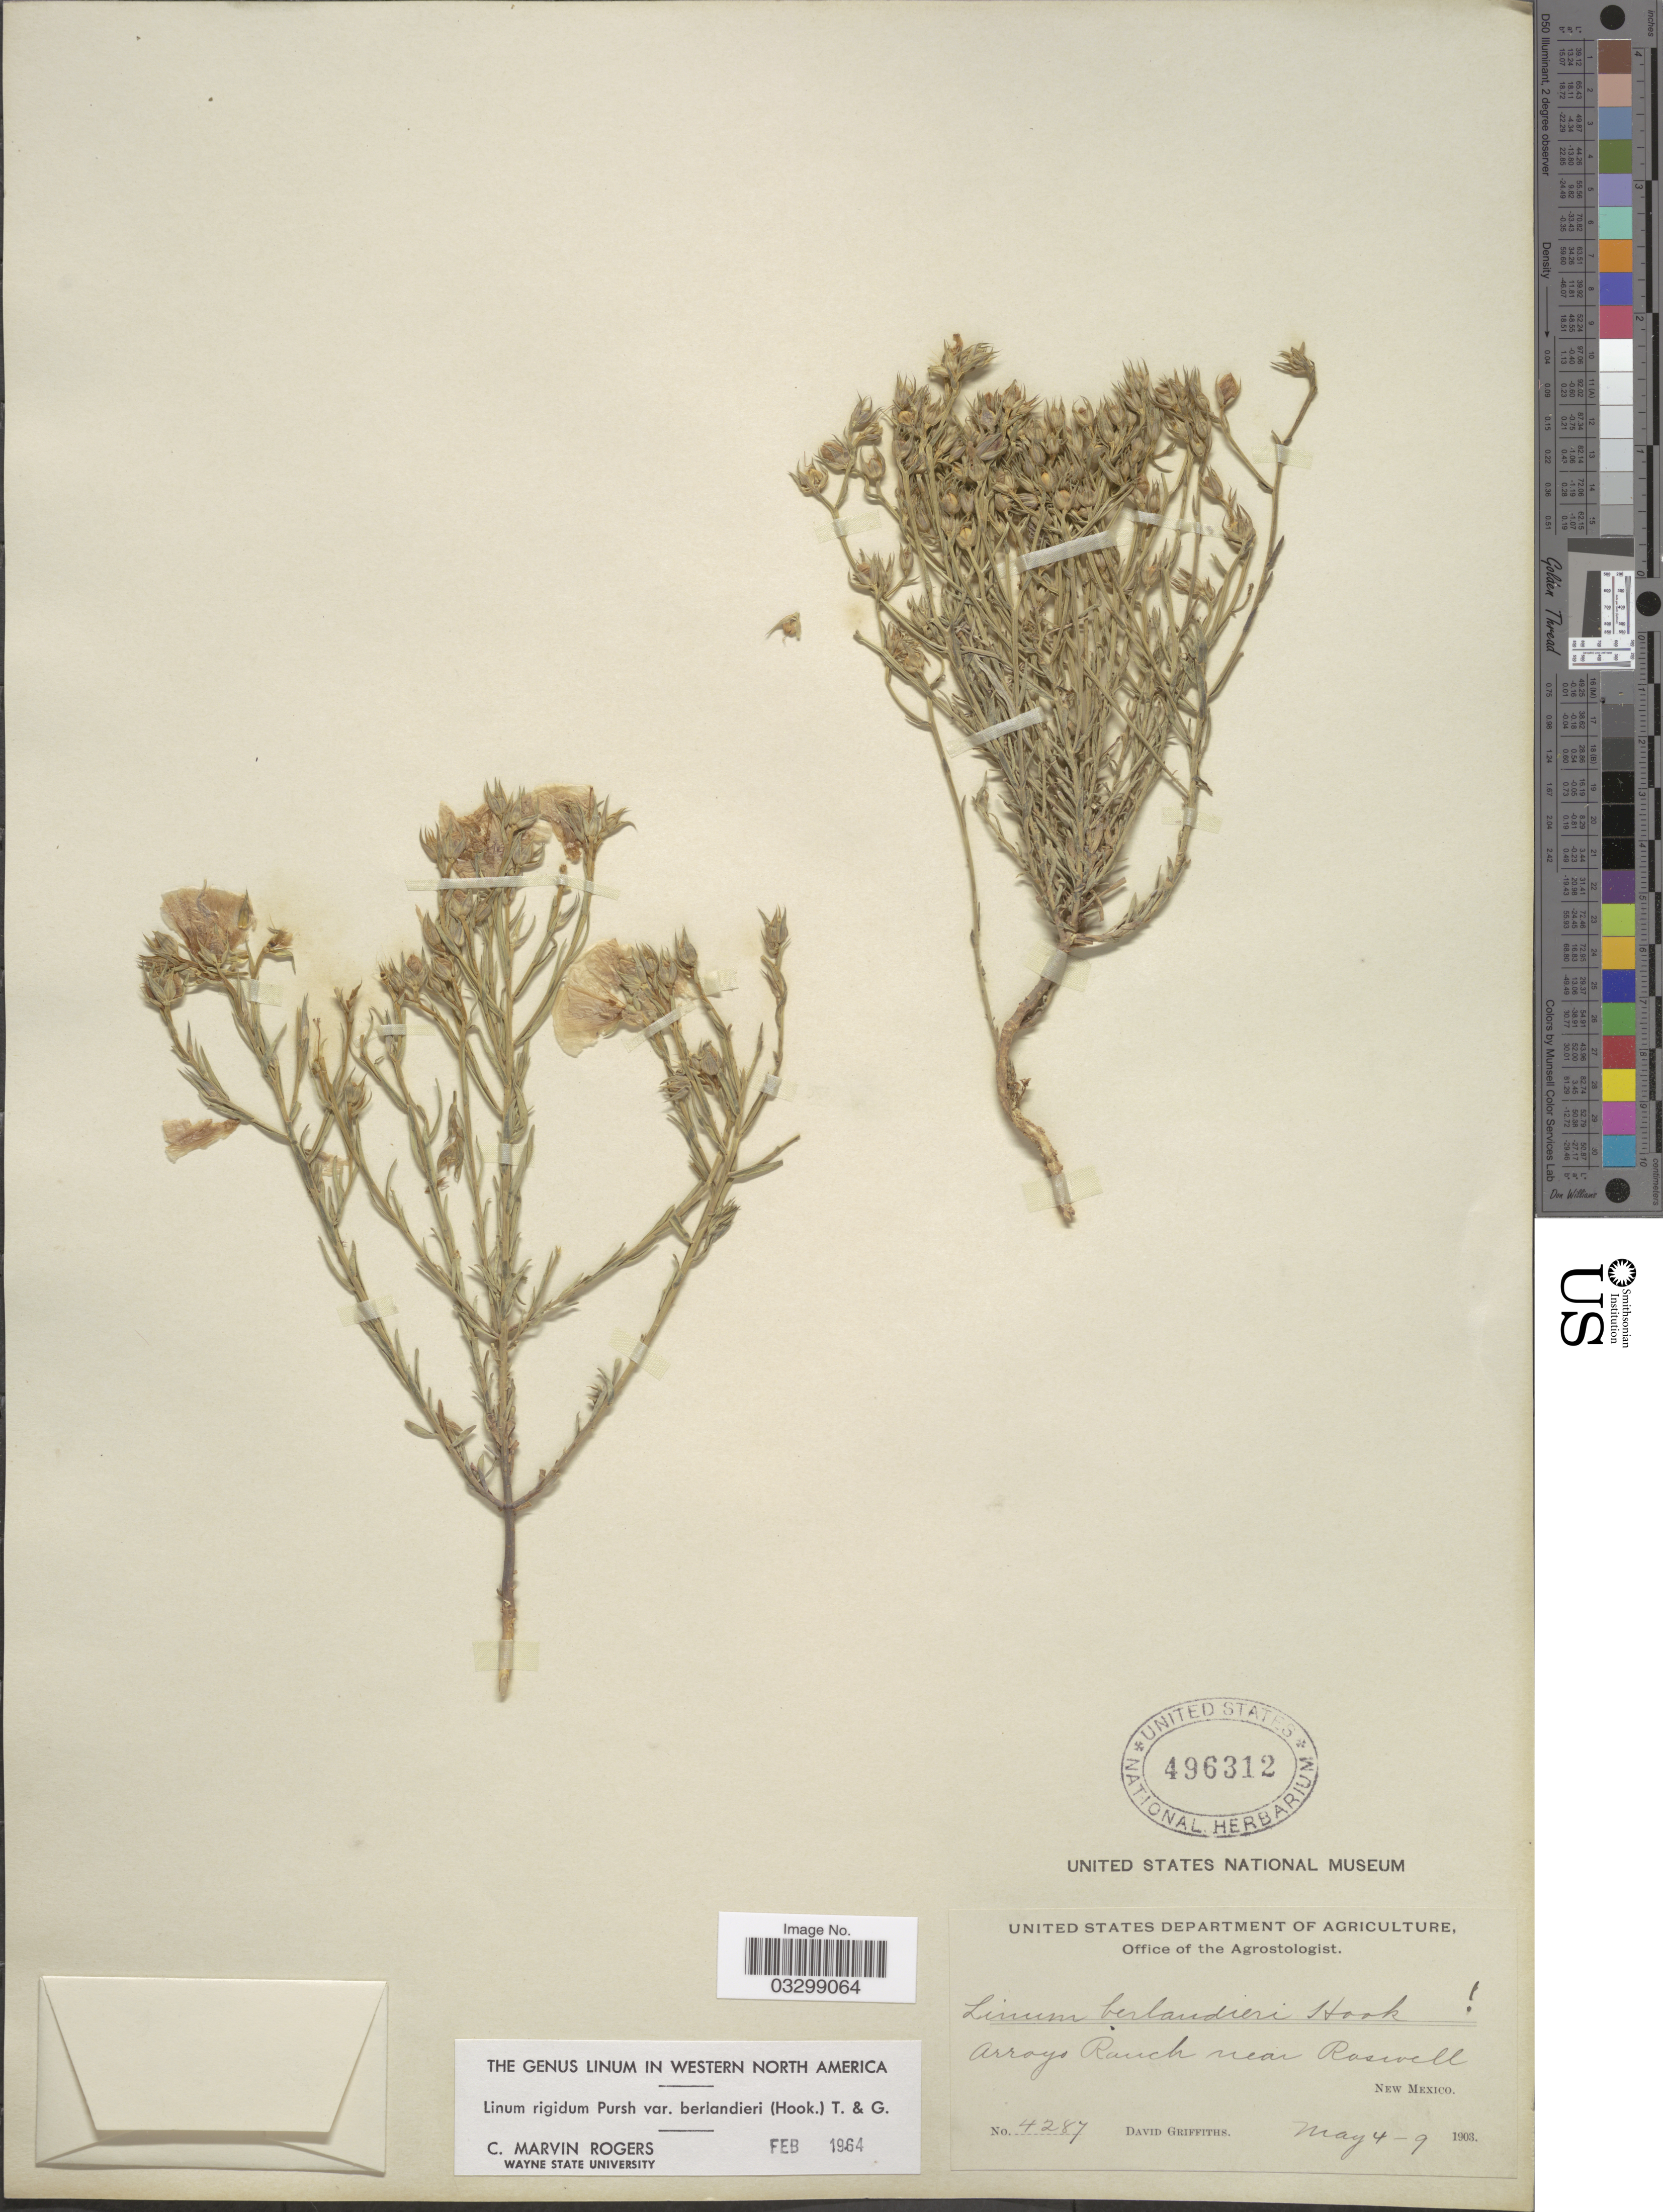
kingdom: Plantae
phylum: Tracheophyta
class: Magnoliopsida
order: Malpighiales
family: Linaceae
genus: Linum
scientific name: Linum rigidum var. berlandieri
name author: Pursh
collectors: D. Griffiths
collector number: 4287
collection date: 1903-05-04/1903-05-09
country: United States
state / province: New Mexico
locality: Arroyo Ranch near Roswell.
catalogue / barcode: US 496312